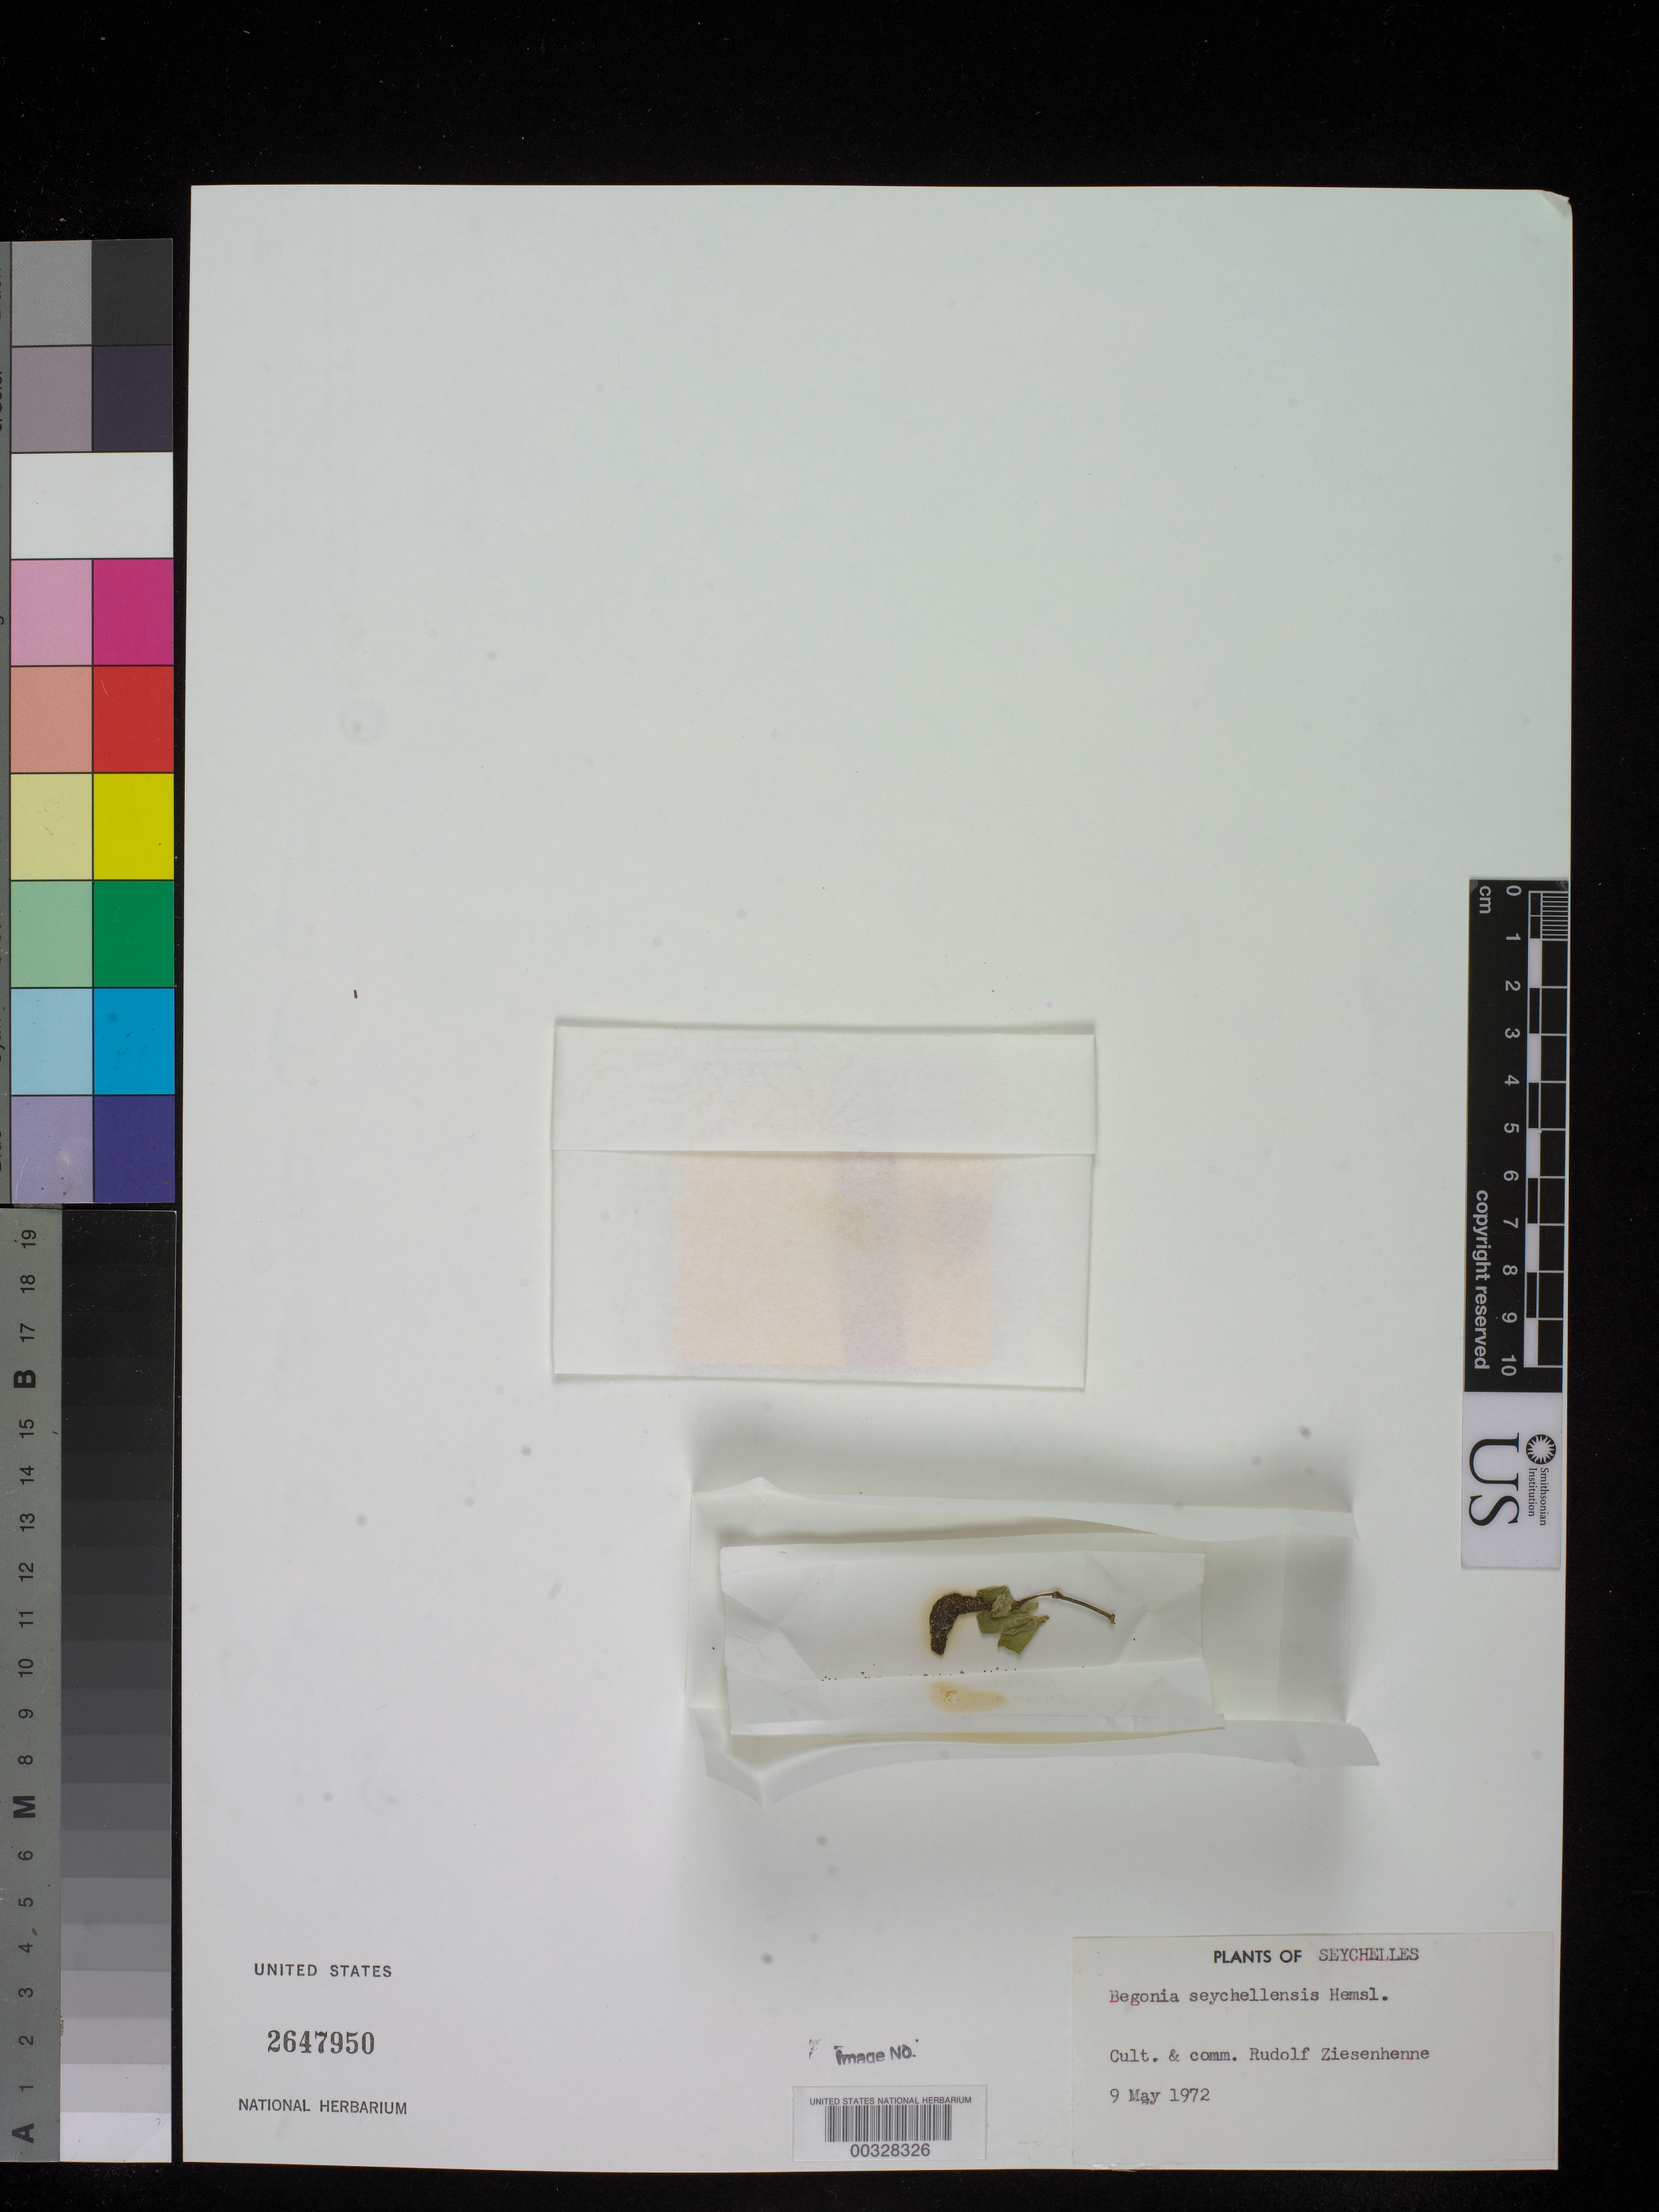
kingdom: Plantae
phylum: Tracheophyta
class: Magnoliopsida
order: Cucurbitales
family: Begoniaceae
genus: Begonia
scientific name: Begonia seychellensis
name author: Hemsl.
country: Seychelles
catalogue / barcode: US 2647950